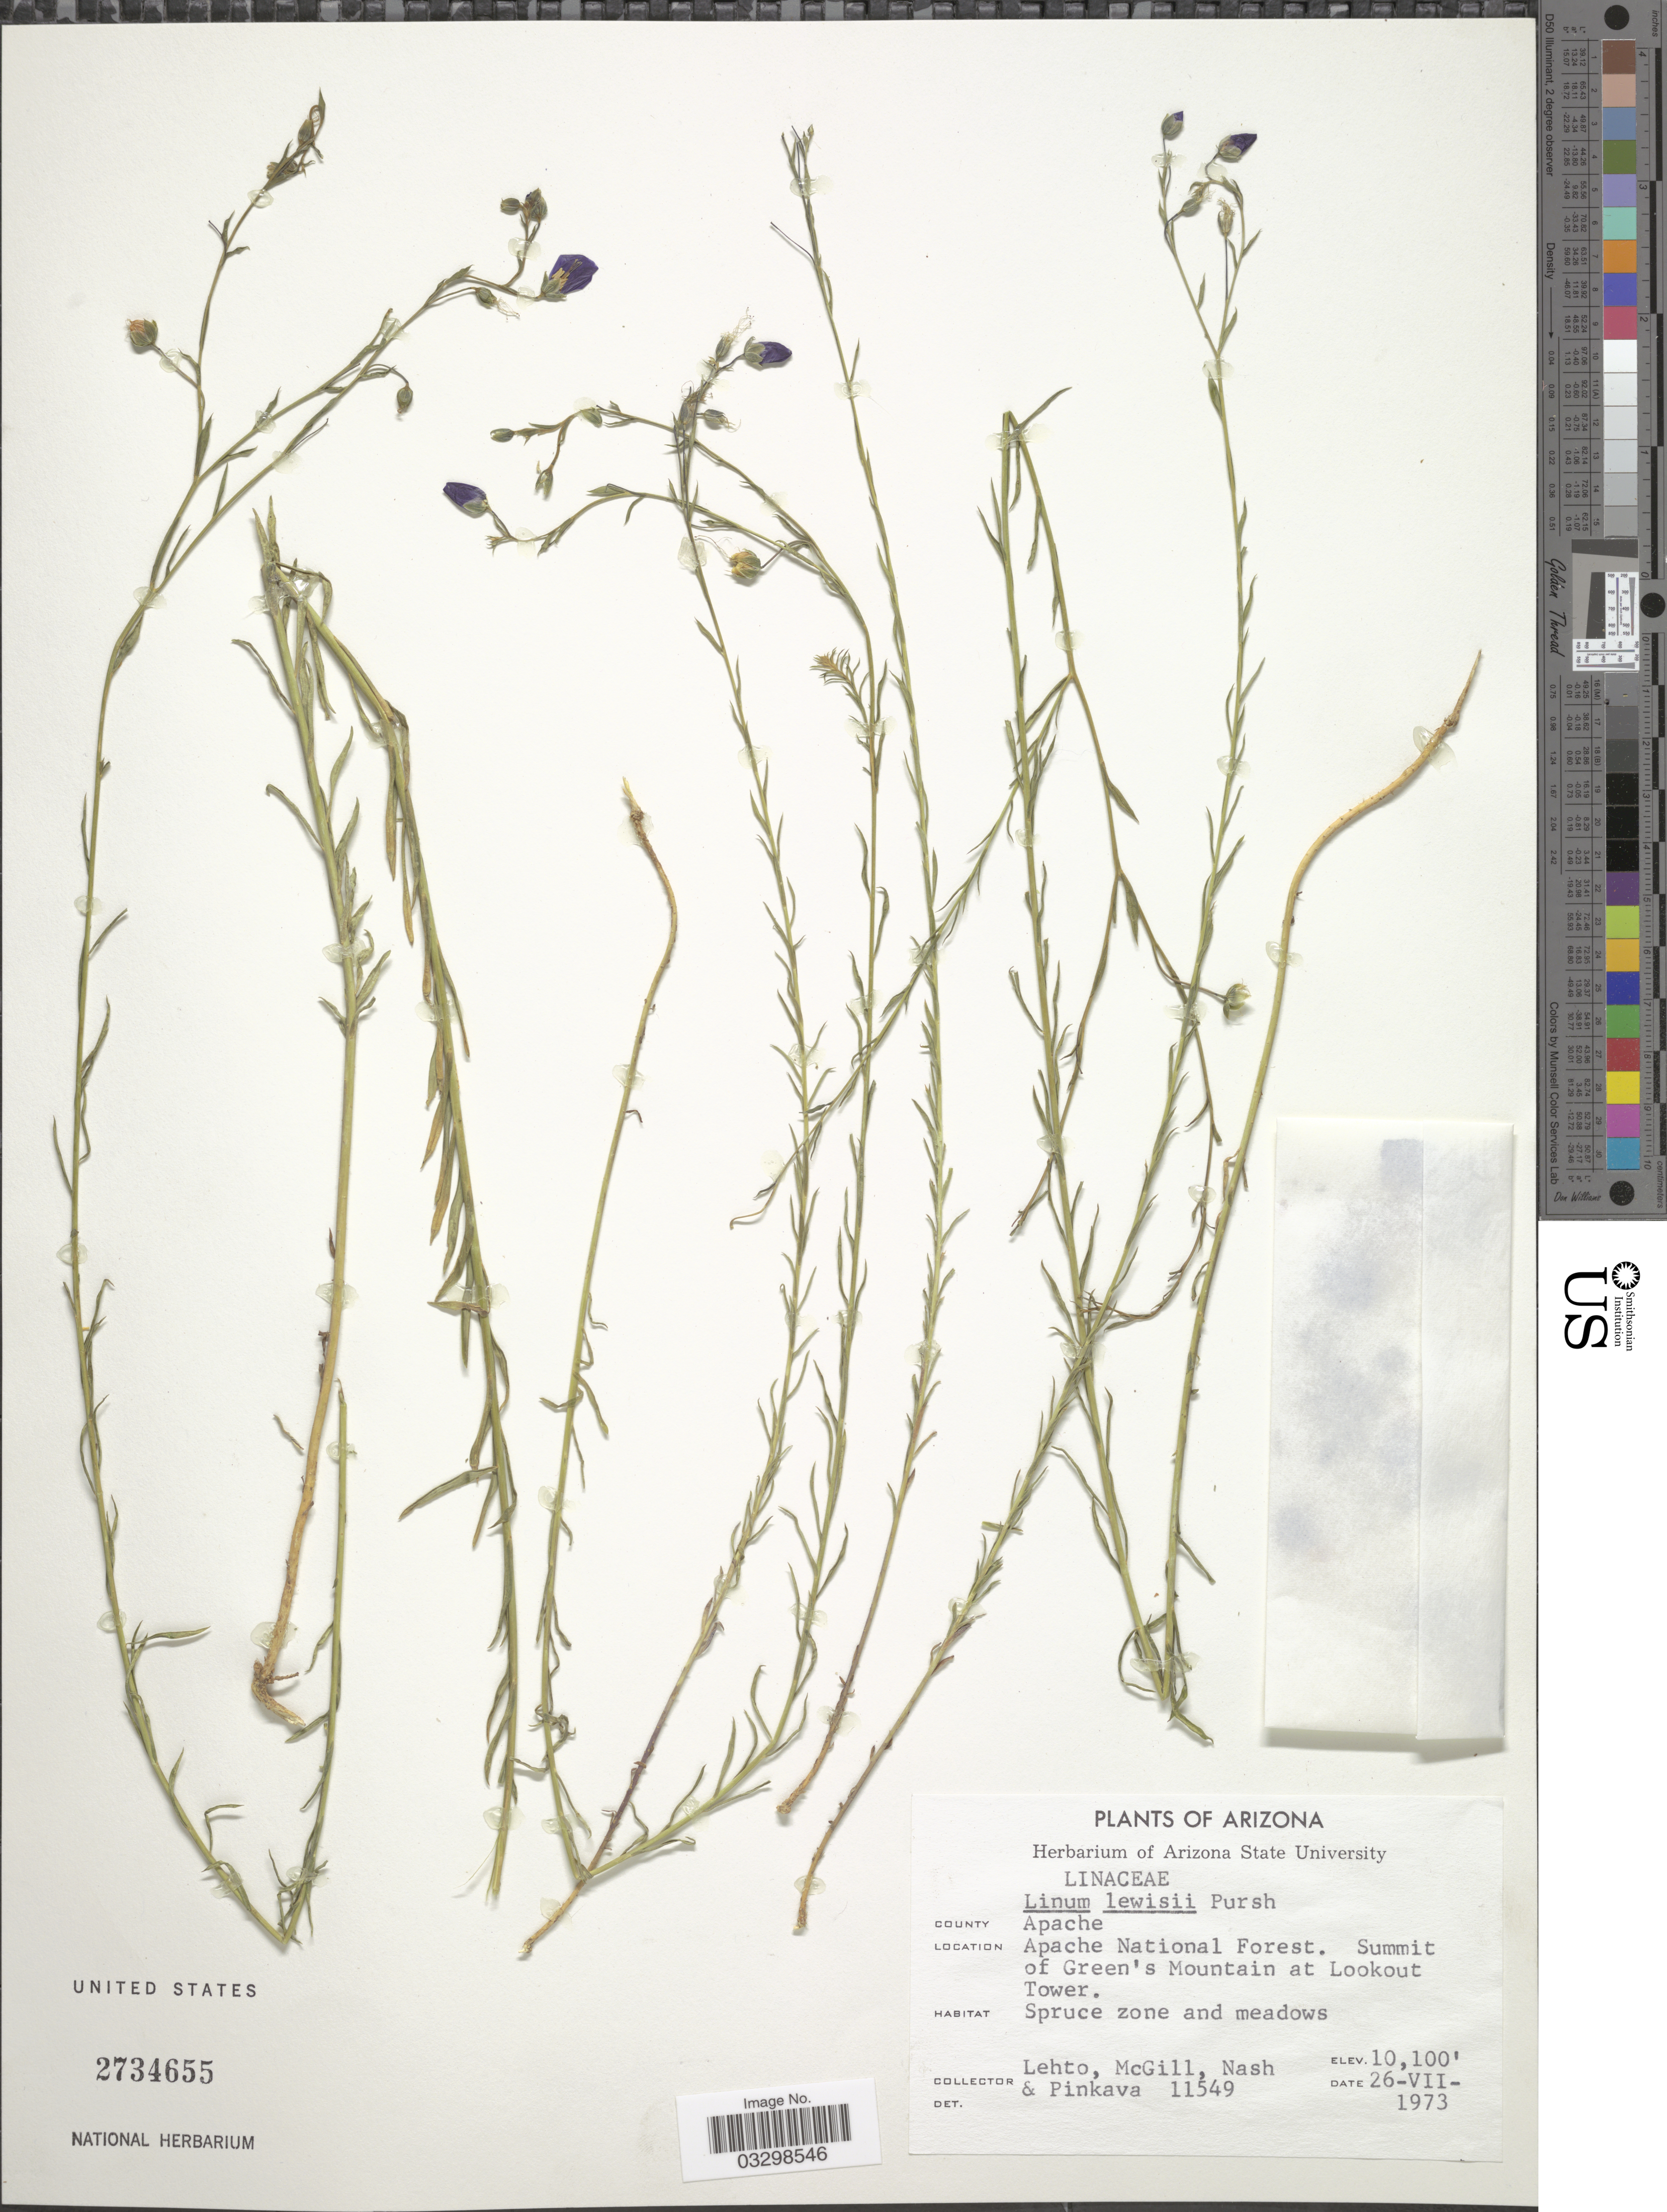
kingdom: Plantae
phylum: Tracheophyta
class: Magnoliopsida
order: Malpighiales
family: Linaceae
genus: Linum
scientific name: Linum lewisii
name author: Pursh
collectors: -. Lehto, -. McGill, -- Nash & -. Pinkava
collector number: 11549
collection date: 1973-07-26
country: United States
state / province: Arizona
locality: County Apache. Apache National Forest. Summit of Green's Mountain at Lookout Tower.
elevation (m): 3078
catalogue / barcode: US 2734655